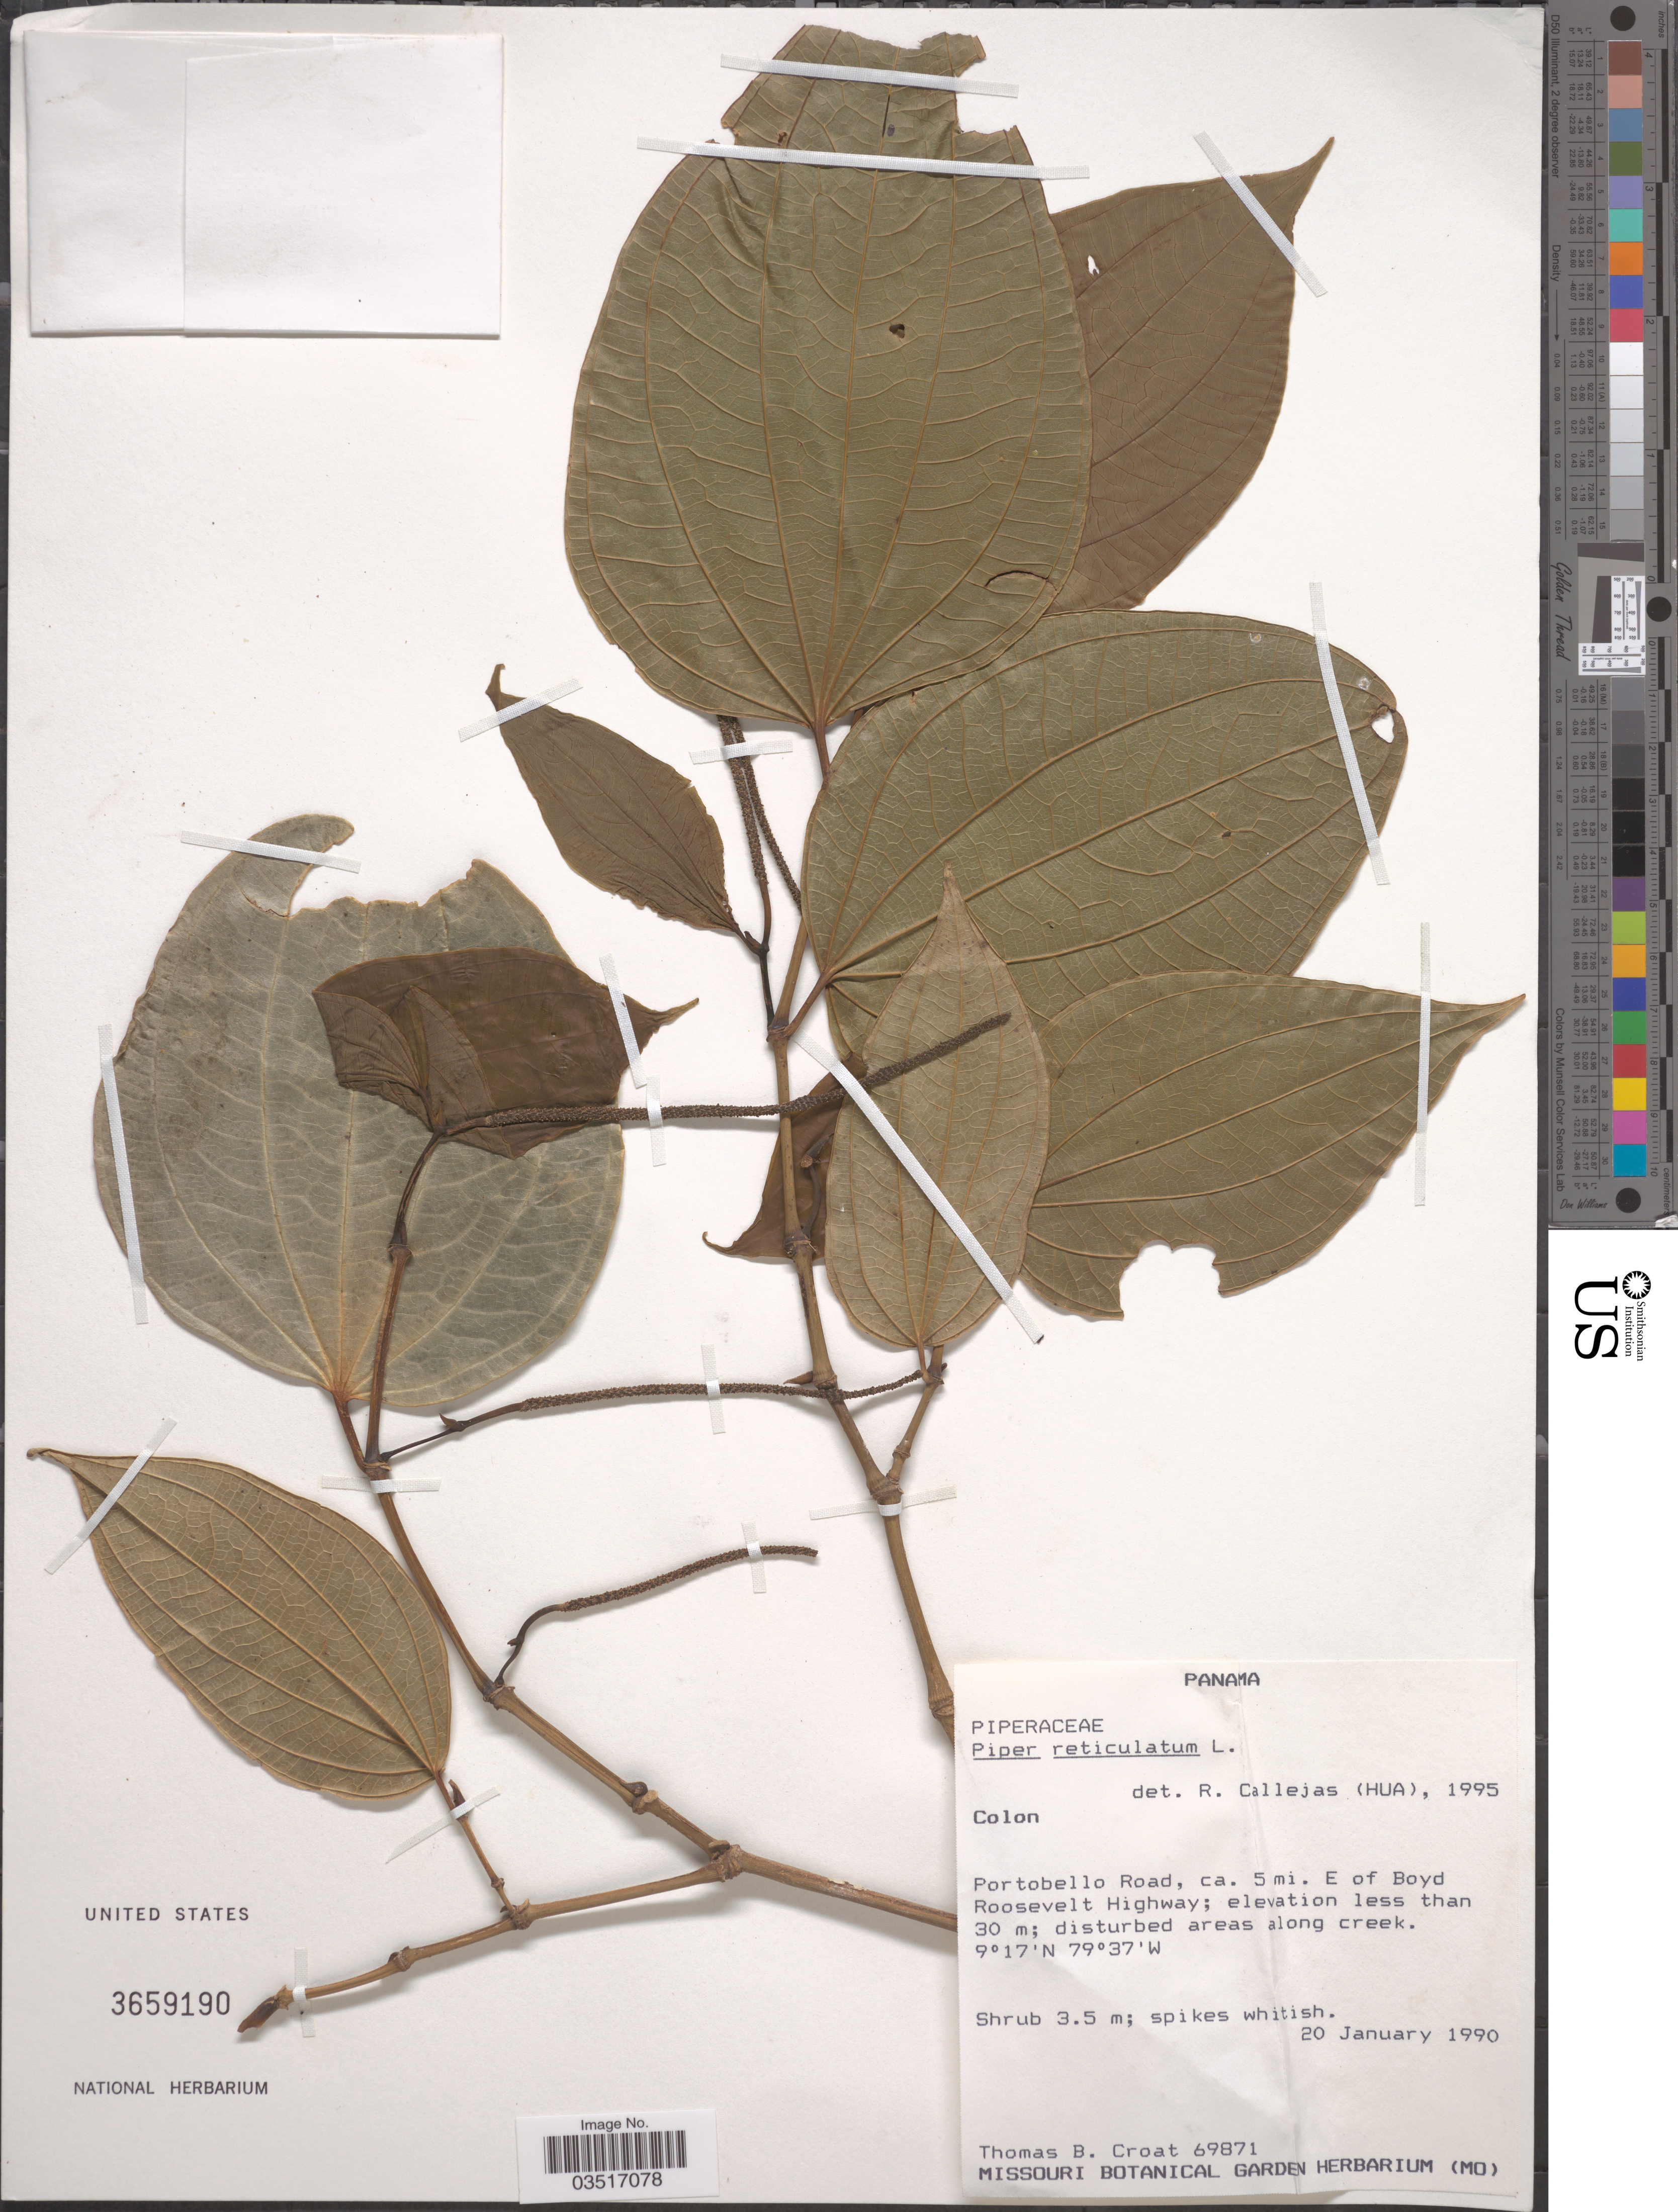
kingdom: Plantae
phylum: Tracheophyta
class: Magnoliopsida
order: Piperales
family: Piperaceae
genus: Piper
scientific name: Piper reticulatum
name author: L.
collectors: T. B. Croat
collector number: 69871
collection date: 1990-01-20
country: Panama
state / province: Colón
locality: Portobello Road, ca. 5 mi. E of Boyd Roosevelt Highway.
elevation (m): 30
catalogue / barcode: US 3656190